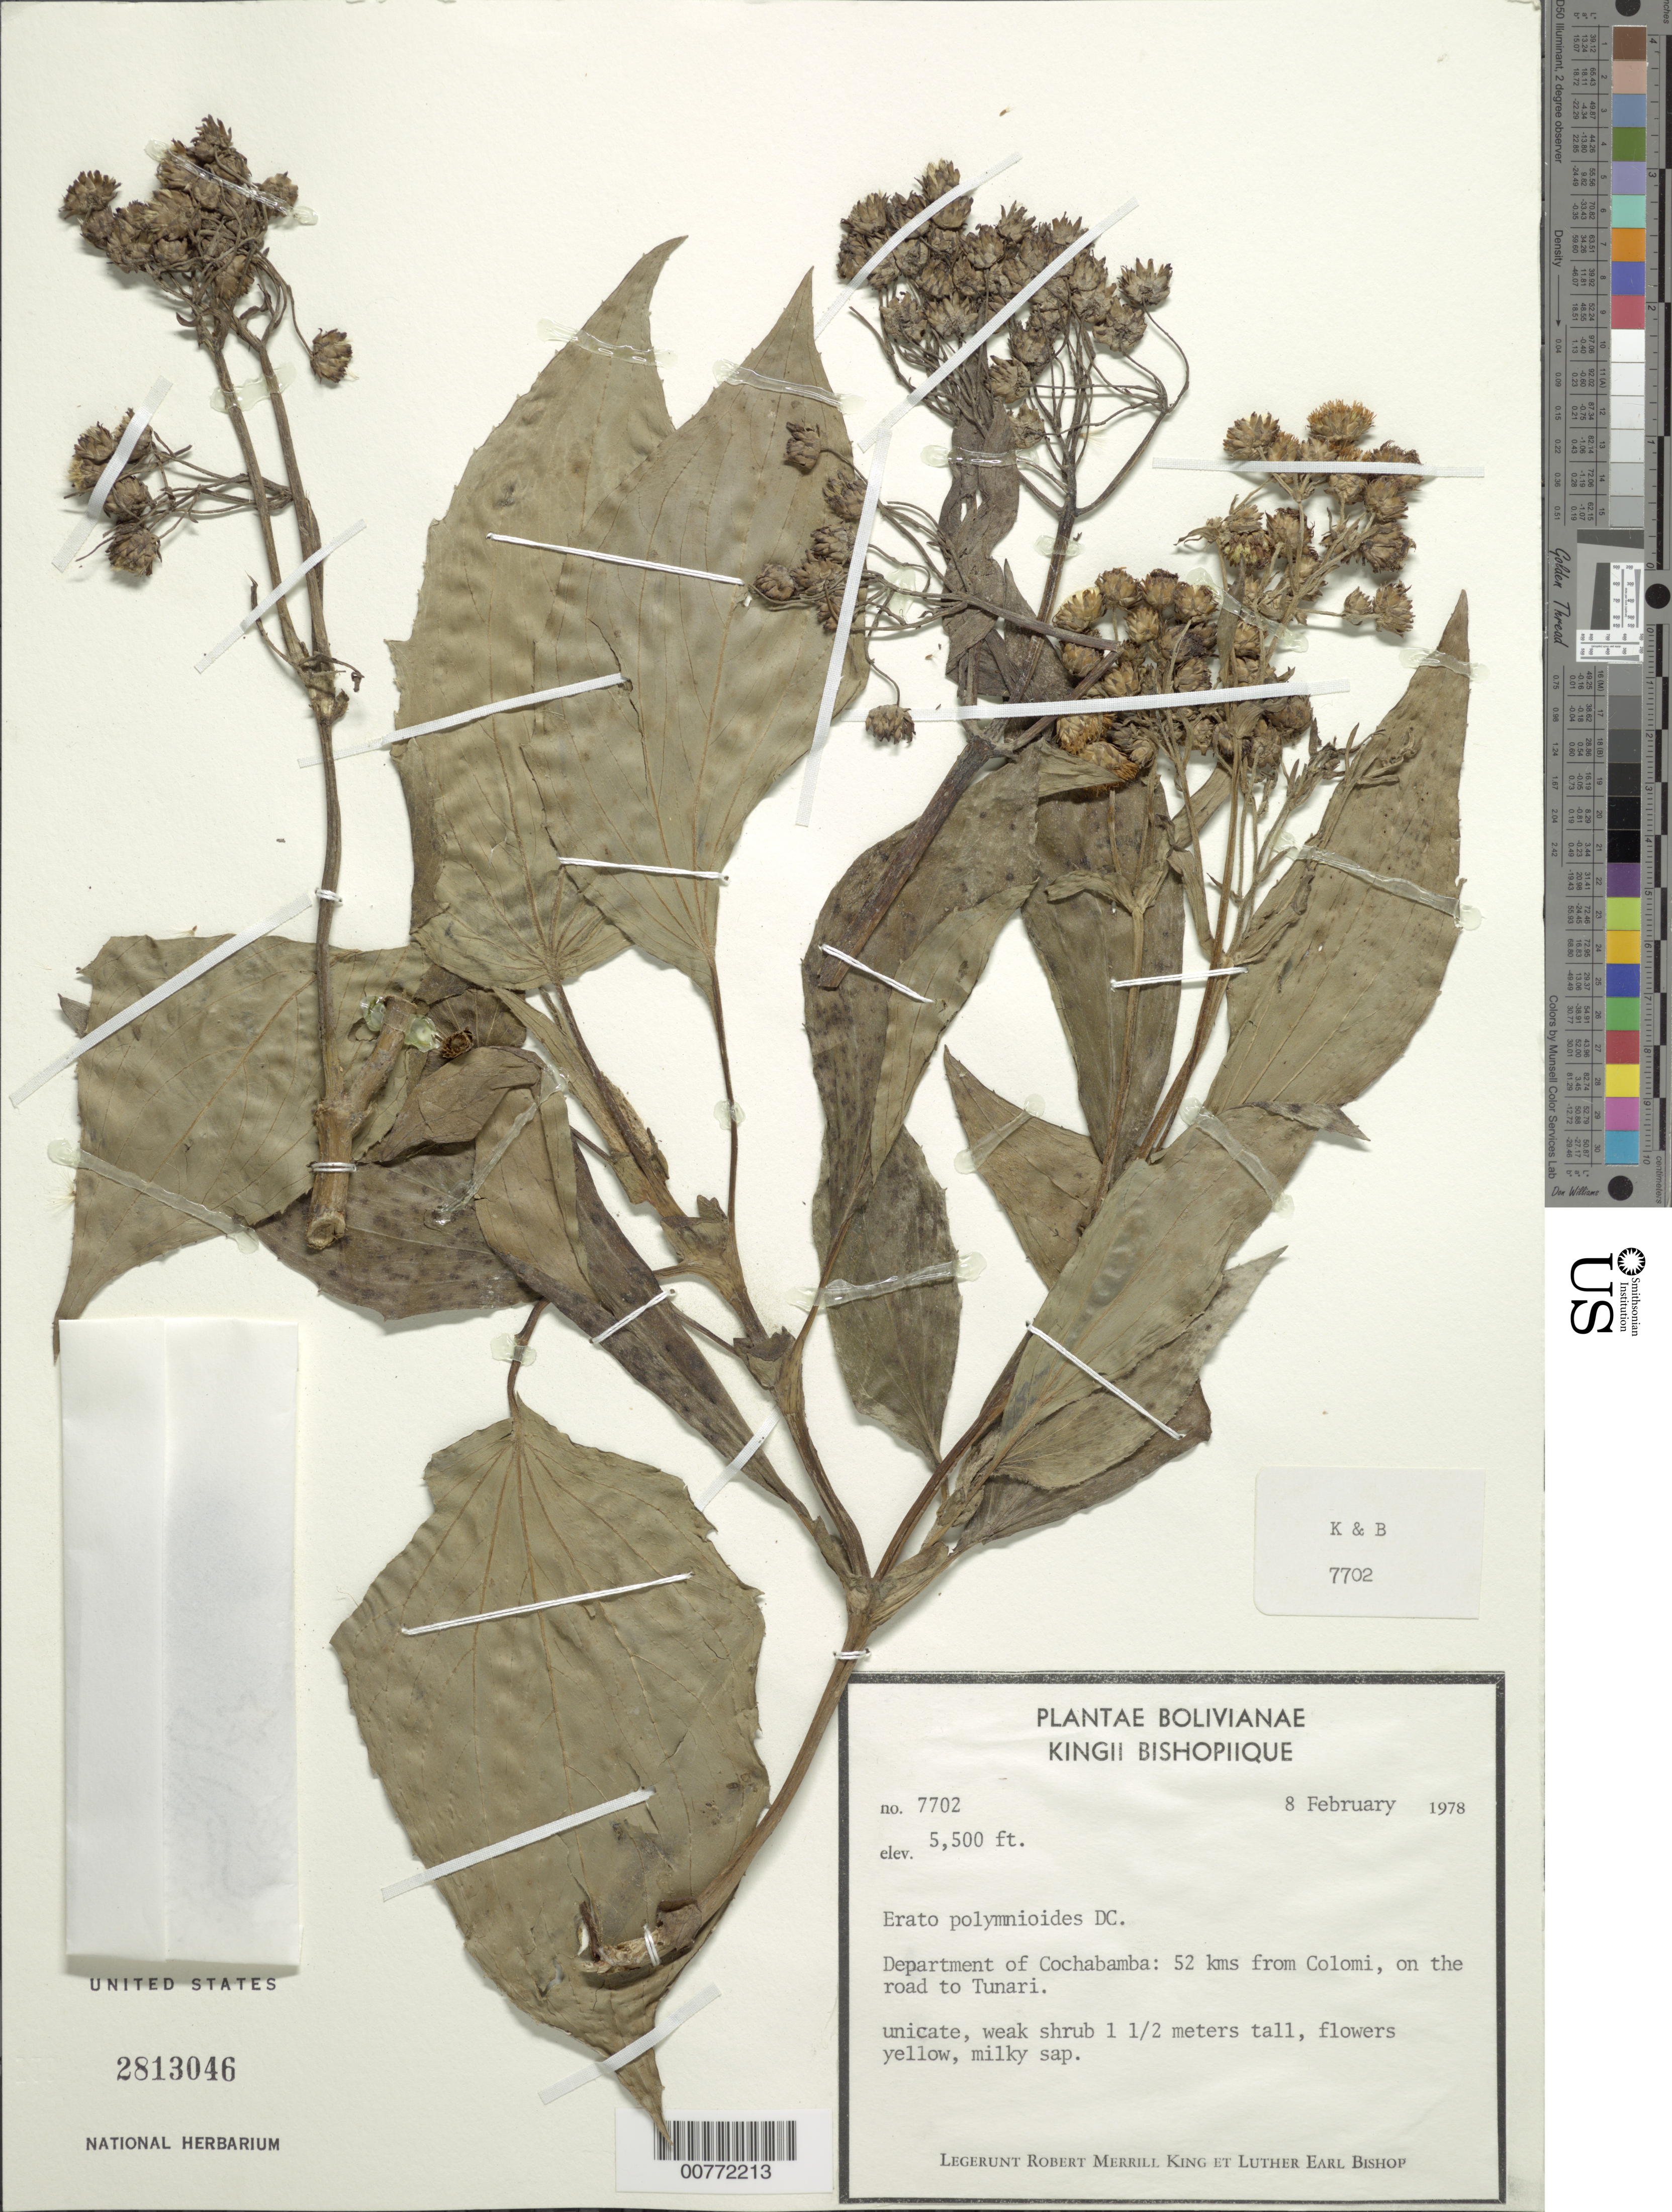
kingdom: Plantae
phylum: Tracheophyta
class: Magnoliopsida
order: Asterales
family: Asteraceae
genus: Erato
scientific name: Erato polymnioides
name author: DC.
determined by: Robinson, Harold E., (US)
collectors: R. M. King & L. E. Bishop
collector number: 7702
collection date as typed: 8 February 1978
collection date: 1978-02-08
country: Bolivia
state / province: Cochabamba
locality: Dpto. Cochabamba, 52 kms from Colomi, on the road to Tunari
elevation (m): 1676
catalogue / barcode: US 2813046